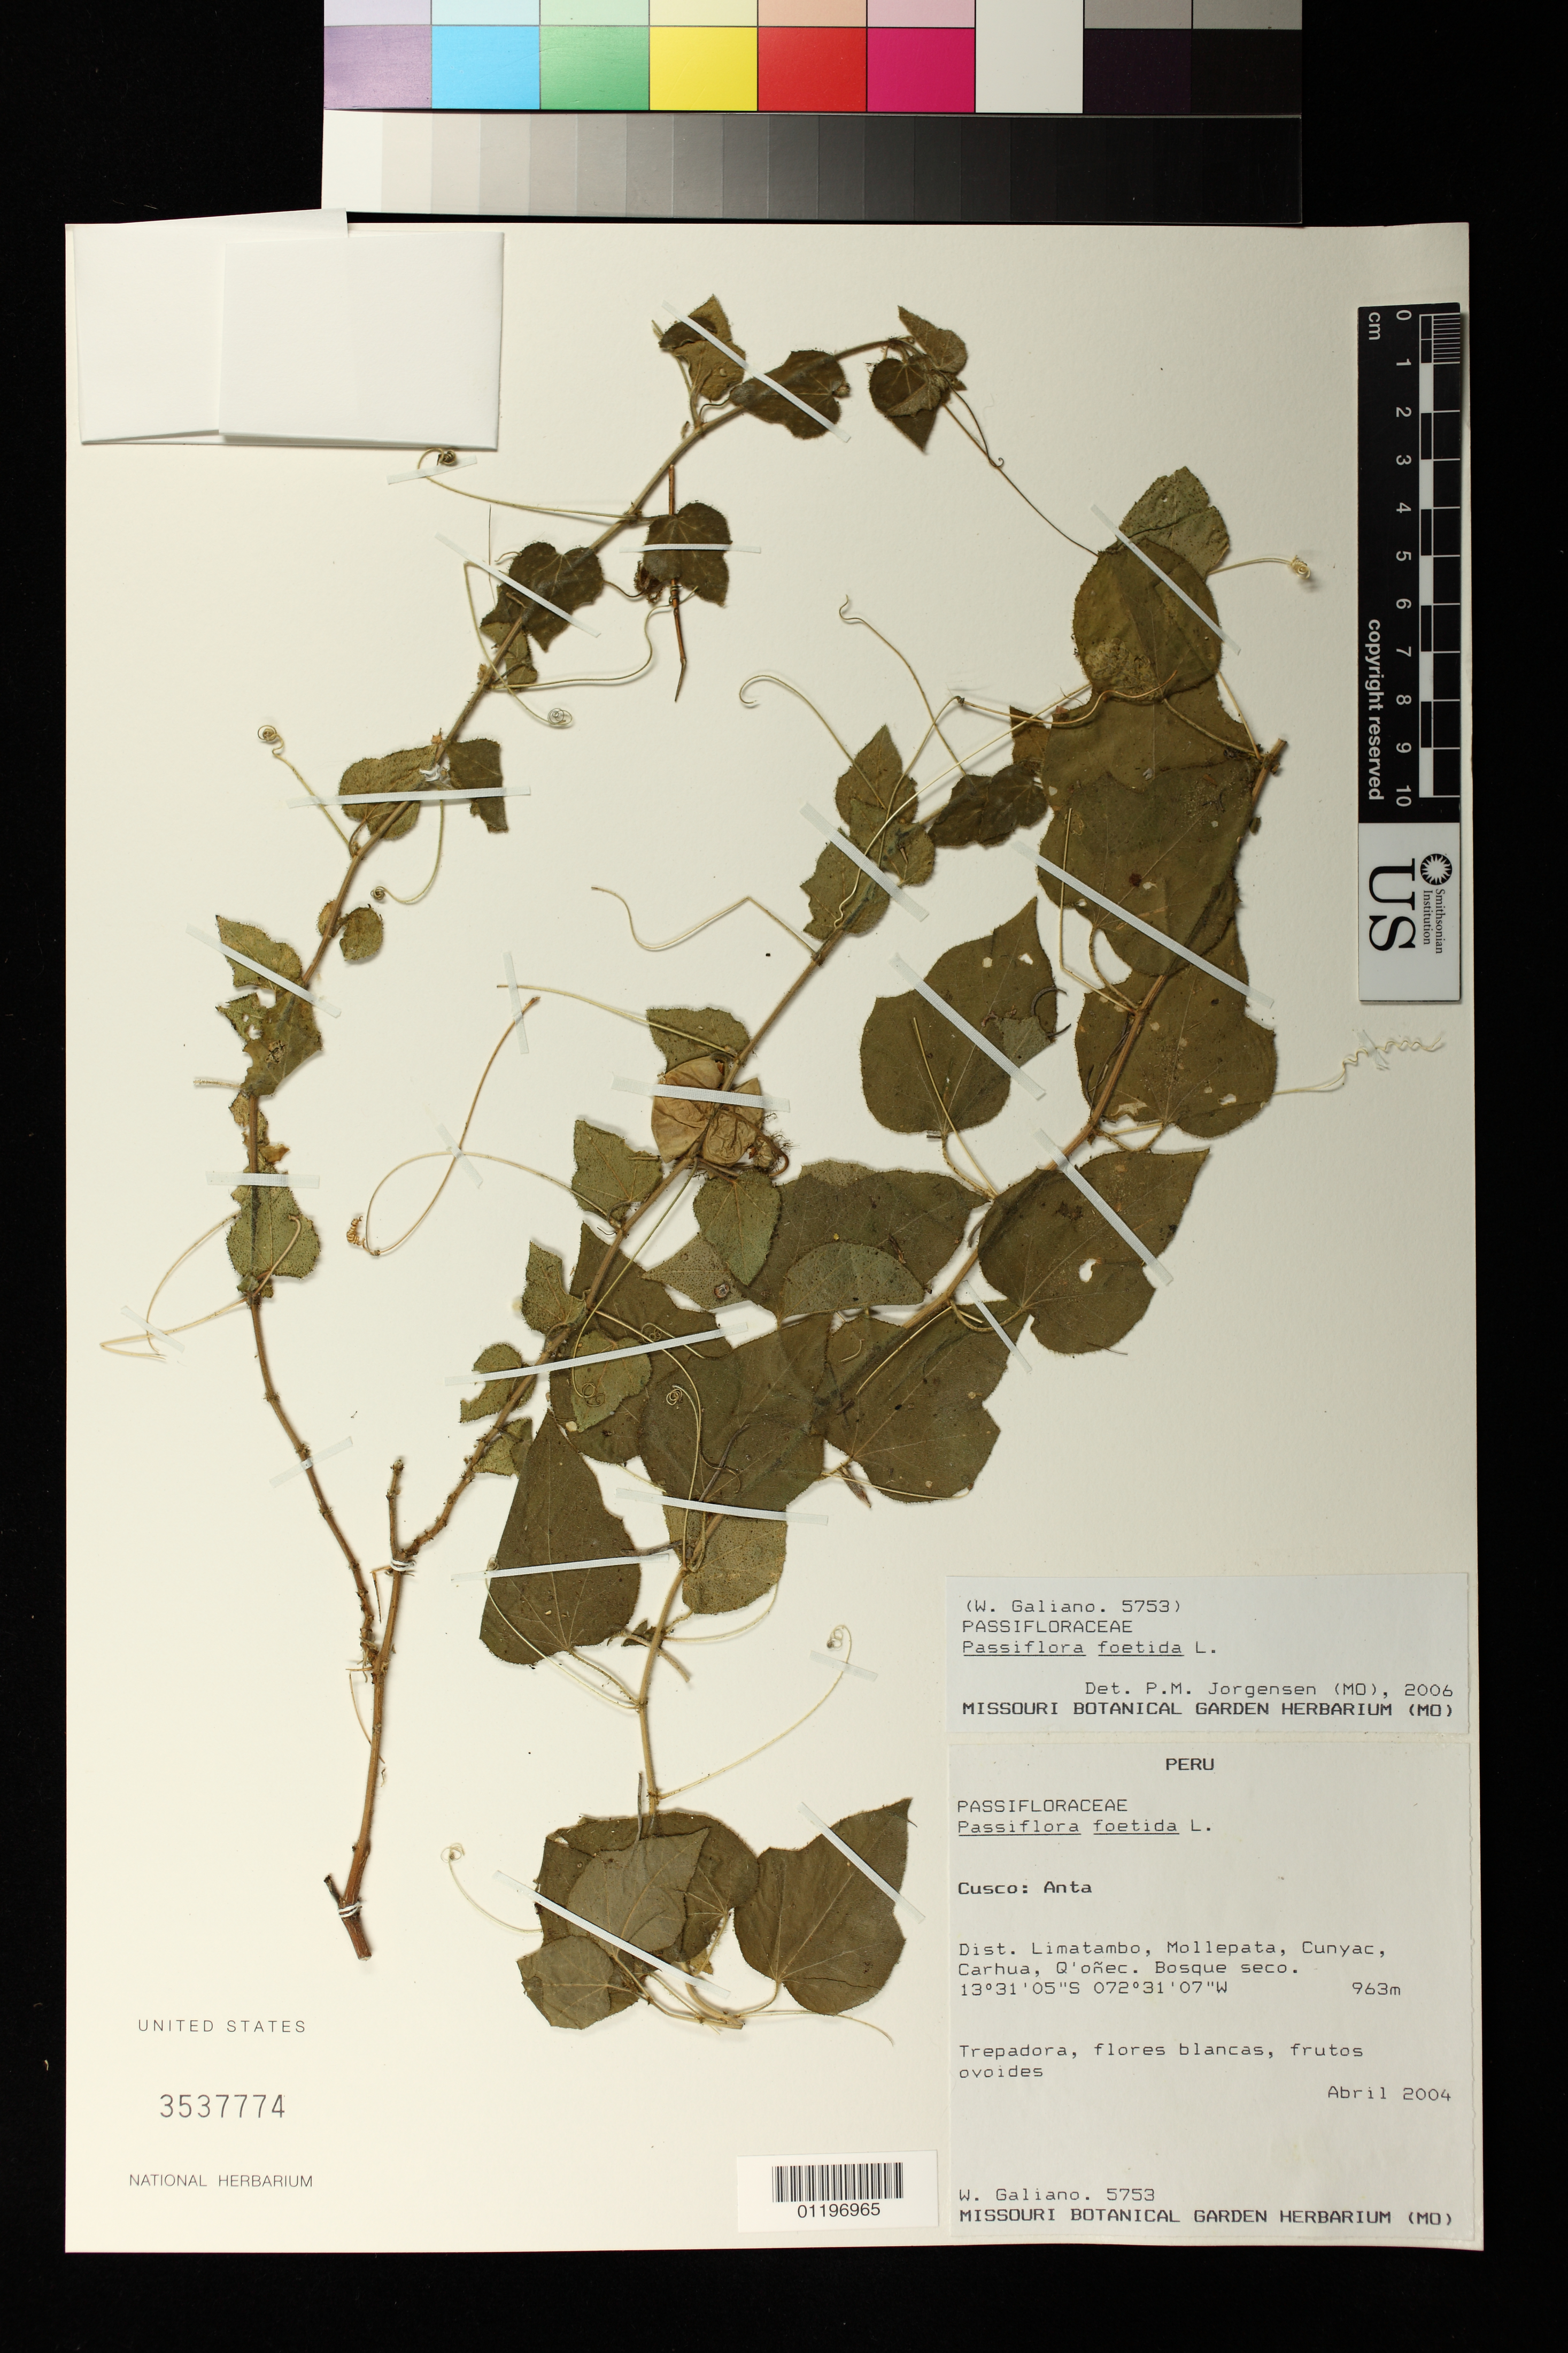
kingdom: Plantae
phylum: Tracheophyta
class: Magnoliopsida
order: Malpighiales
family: Passifloraceae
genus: Passiflora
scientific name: Passiflora foetida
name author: L.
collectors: W. Galiano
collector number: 5753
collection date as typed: Apr 2004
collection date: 2004-04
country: Peru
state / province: Cusco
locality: Anta. Dist. Limatambo, Mollepata, Cunyac, Carhua, Q'oñec.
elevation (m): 963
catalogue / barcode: US 3537774